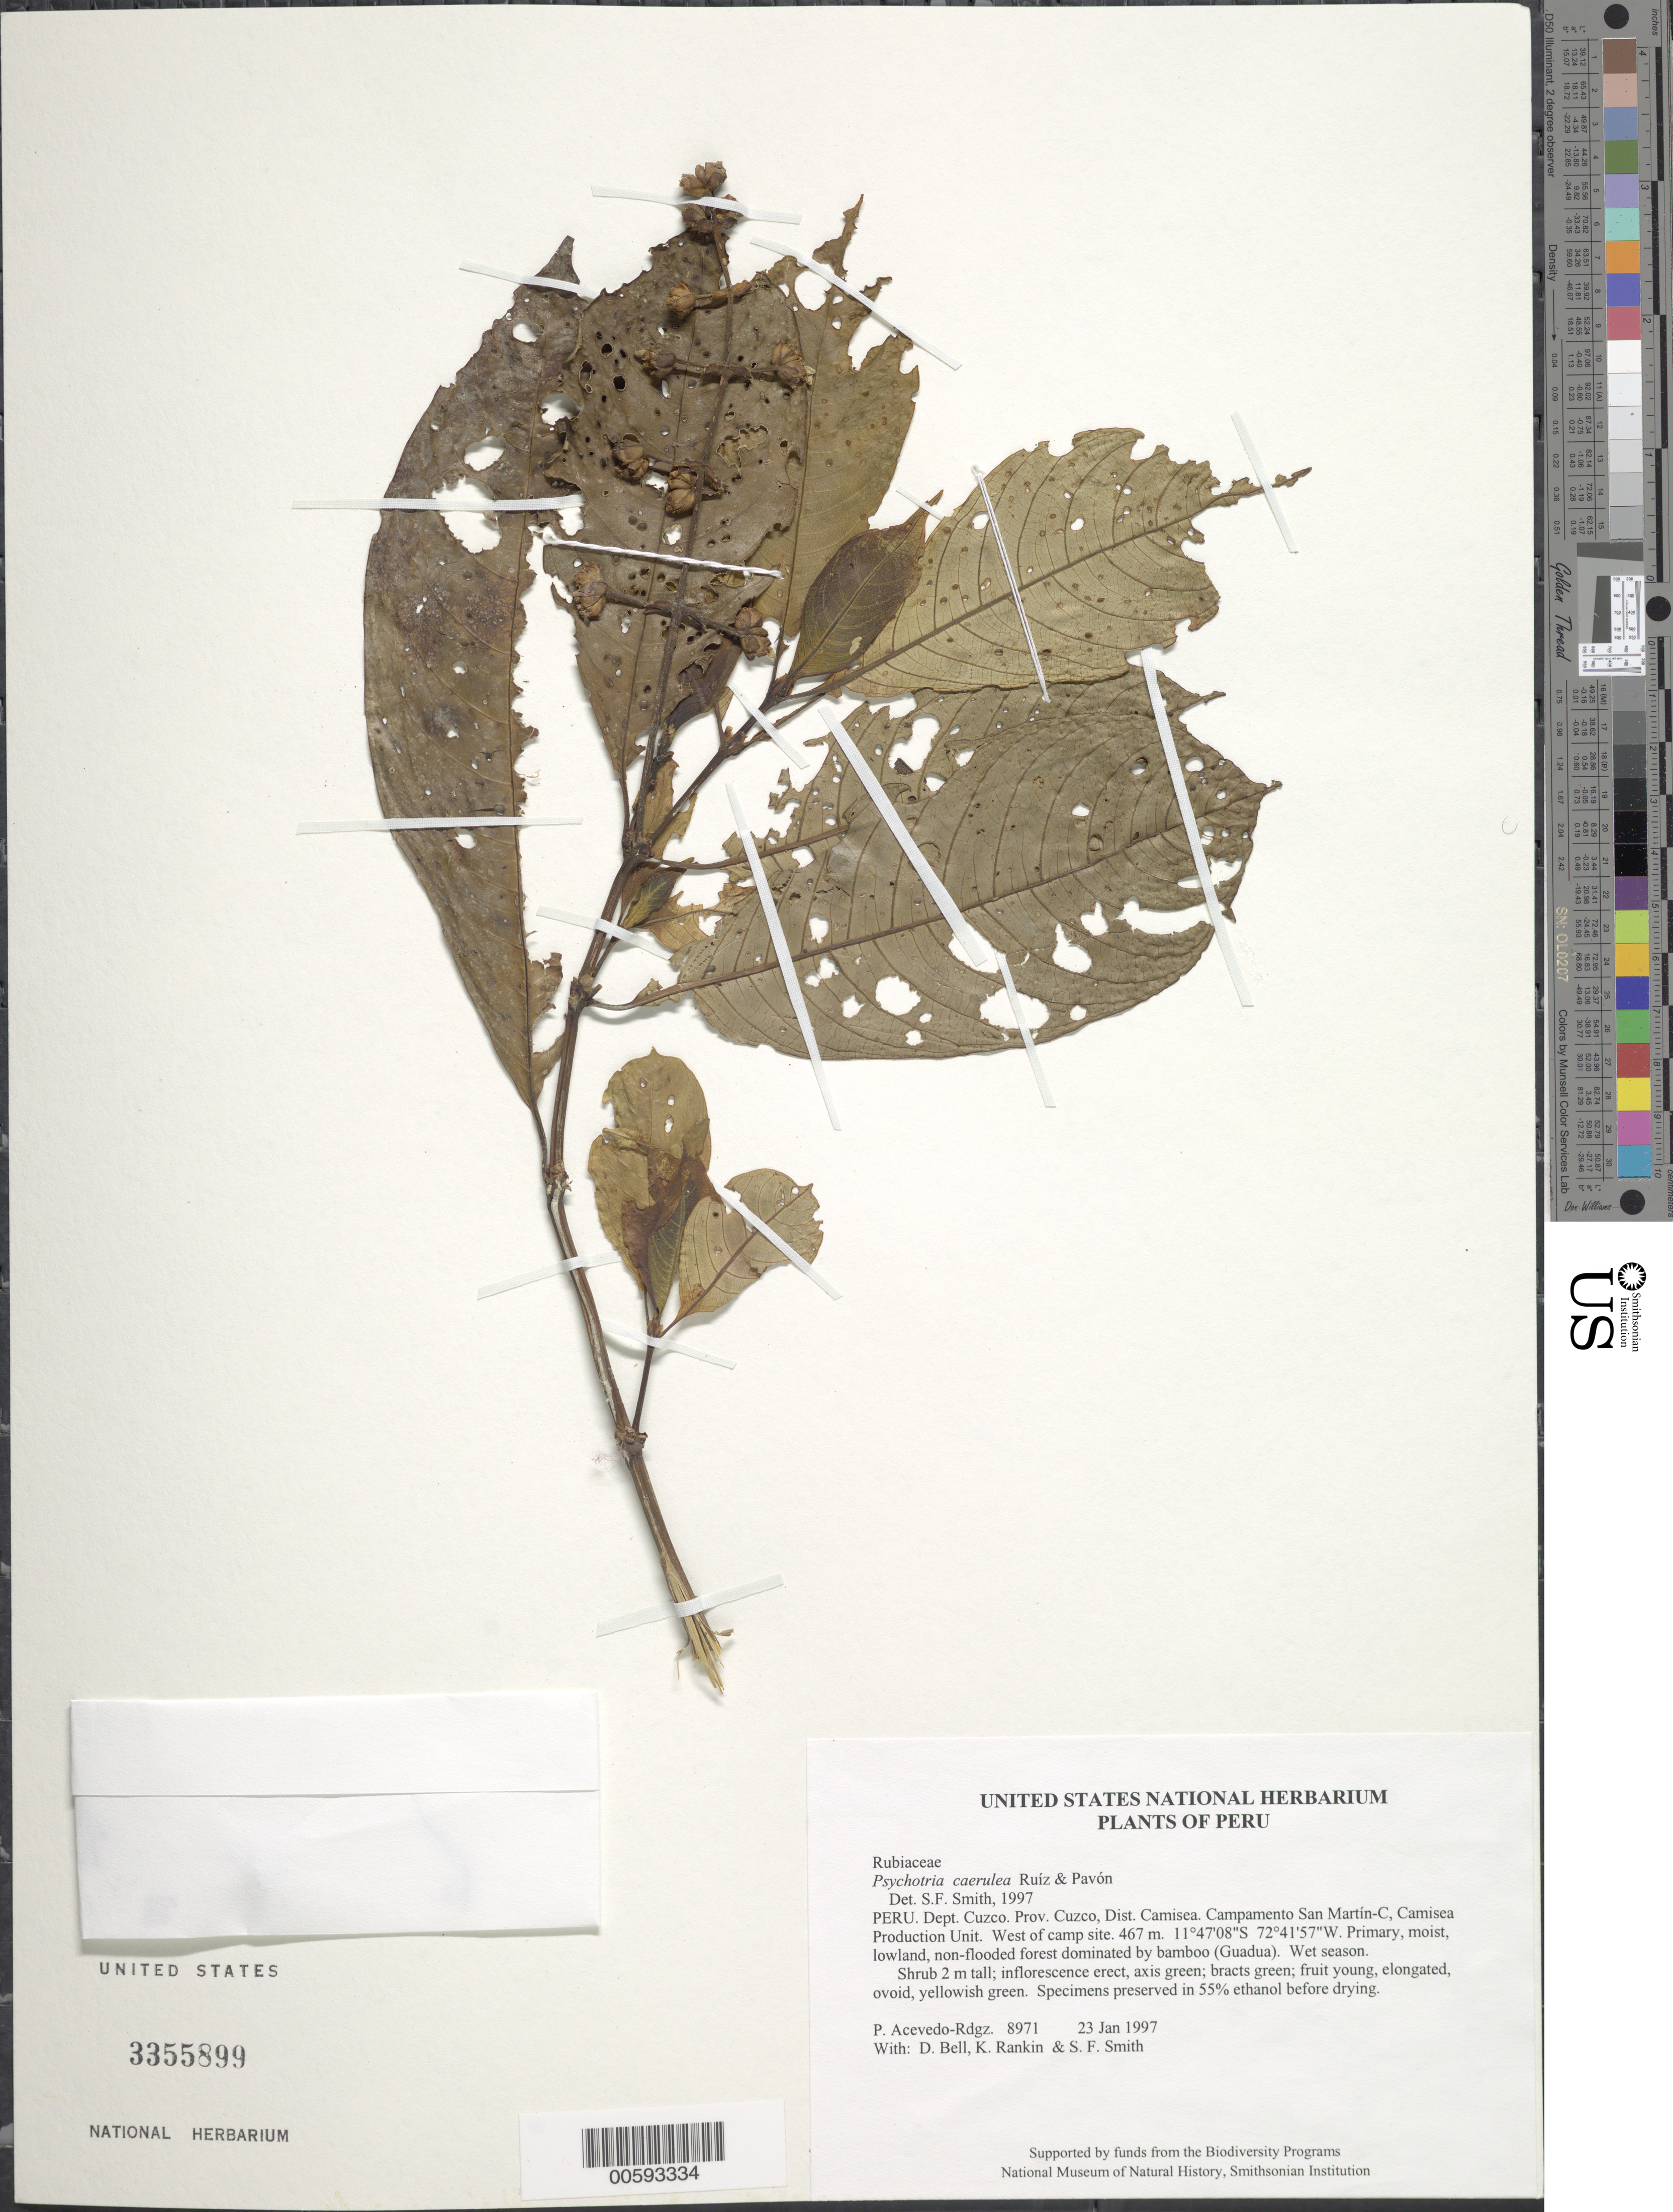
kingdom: Plantae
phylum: Tracheophyta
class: Magnoliopsida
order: Gentianales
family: Rubiaceae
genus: Psychotria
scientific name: Psychotria caerulea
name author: Ruiz & Pav.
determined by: Smith, Stephen F., (US), NMNH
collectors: P. Acevedo-Rodr., D. A. Bell, K. B. Rankin & S.F. Smith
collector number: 8971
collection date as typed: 23 Jan 1997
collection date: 1997-01-23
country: Peru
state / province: Cusco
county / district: Cusco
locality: Districto Camisea, Campamento San Martín-C, Camisea Production Unit. West of camp site.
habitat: Primary, moist, lowland, non-flooded forest dominated by bamboo (Guadua). Wet season.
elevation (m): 467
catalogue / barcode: US 3355899